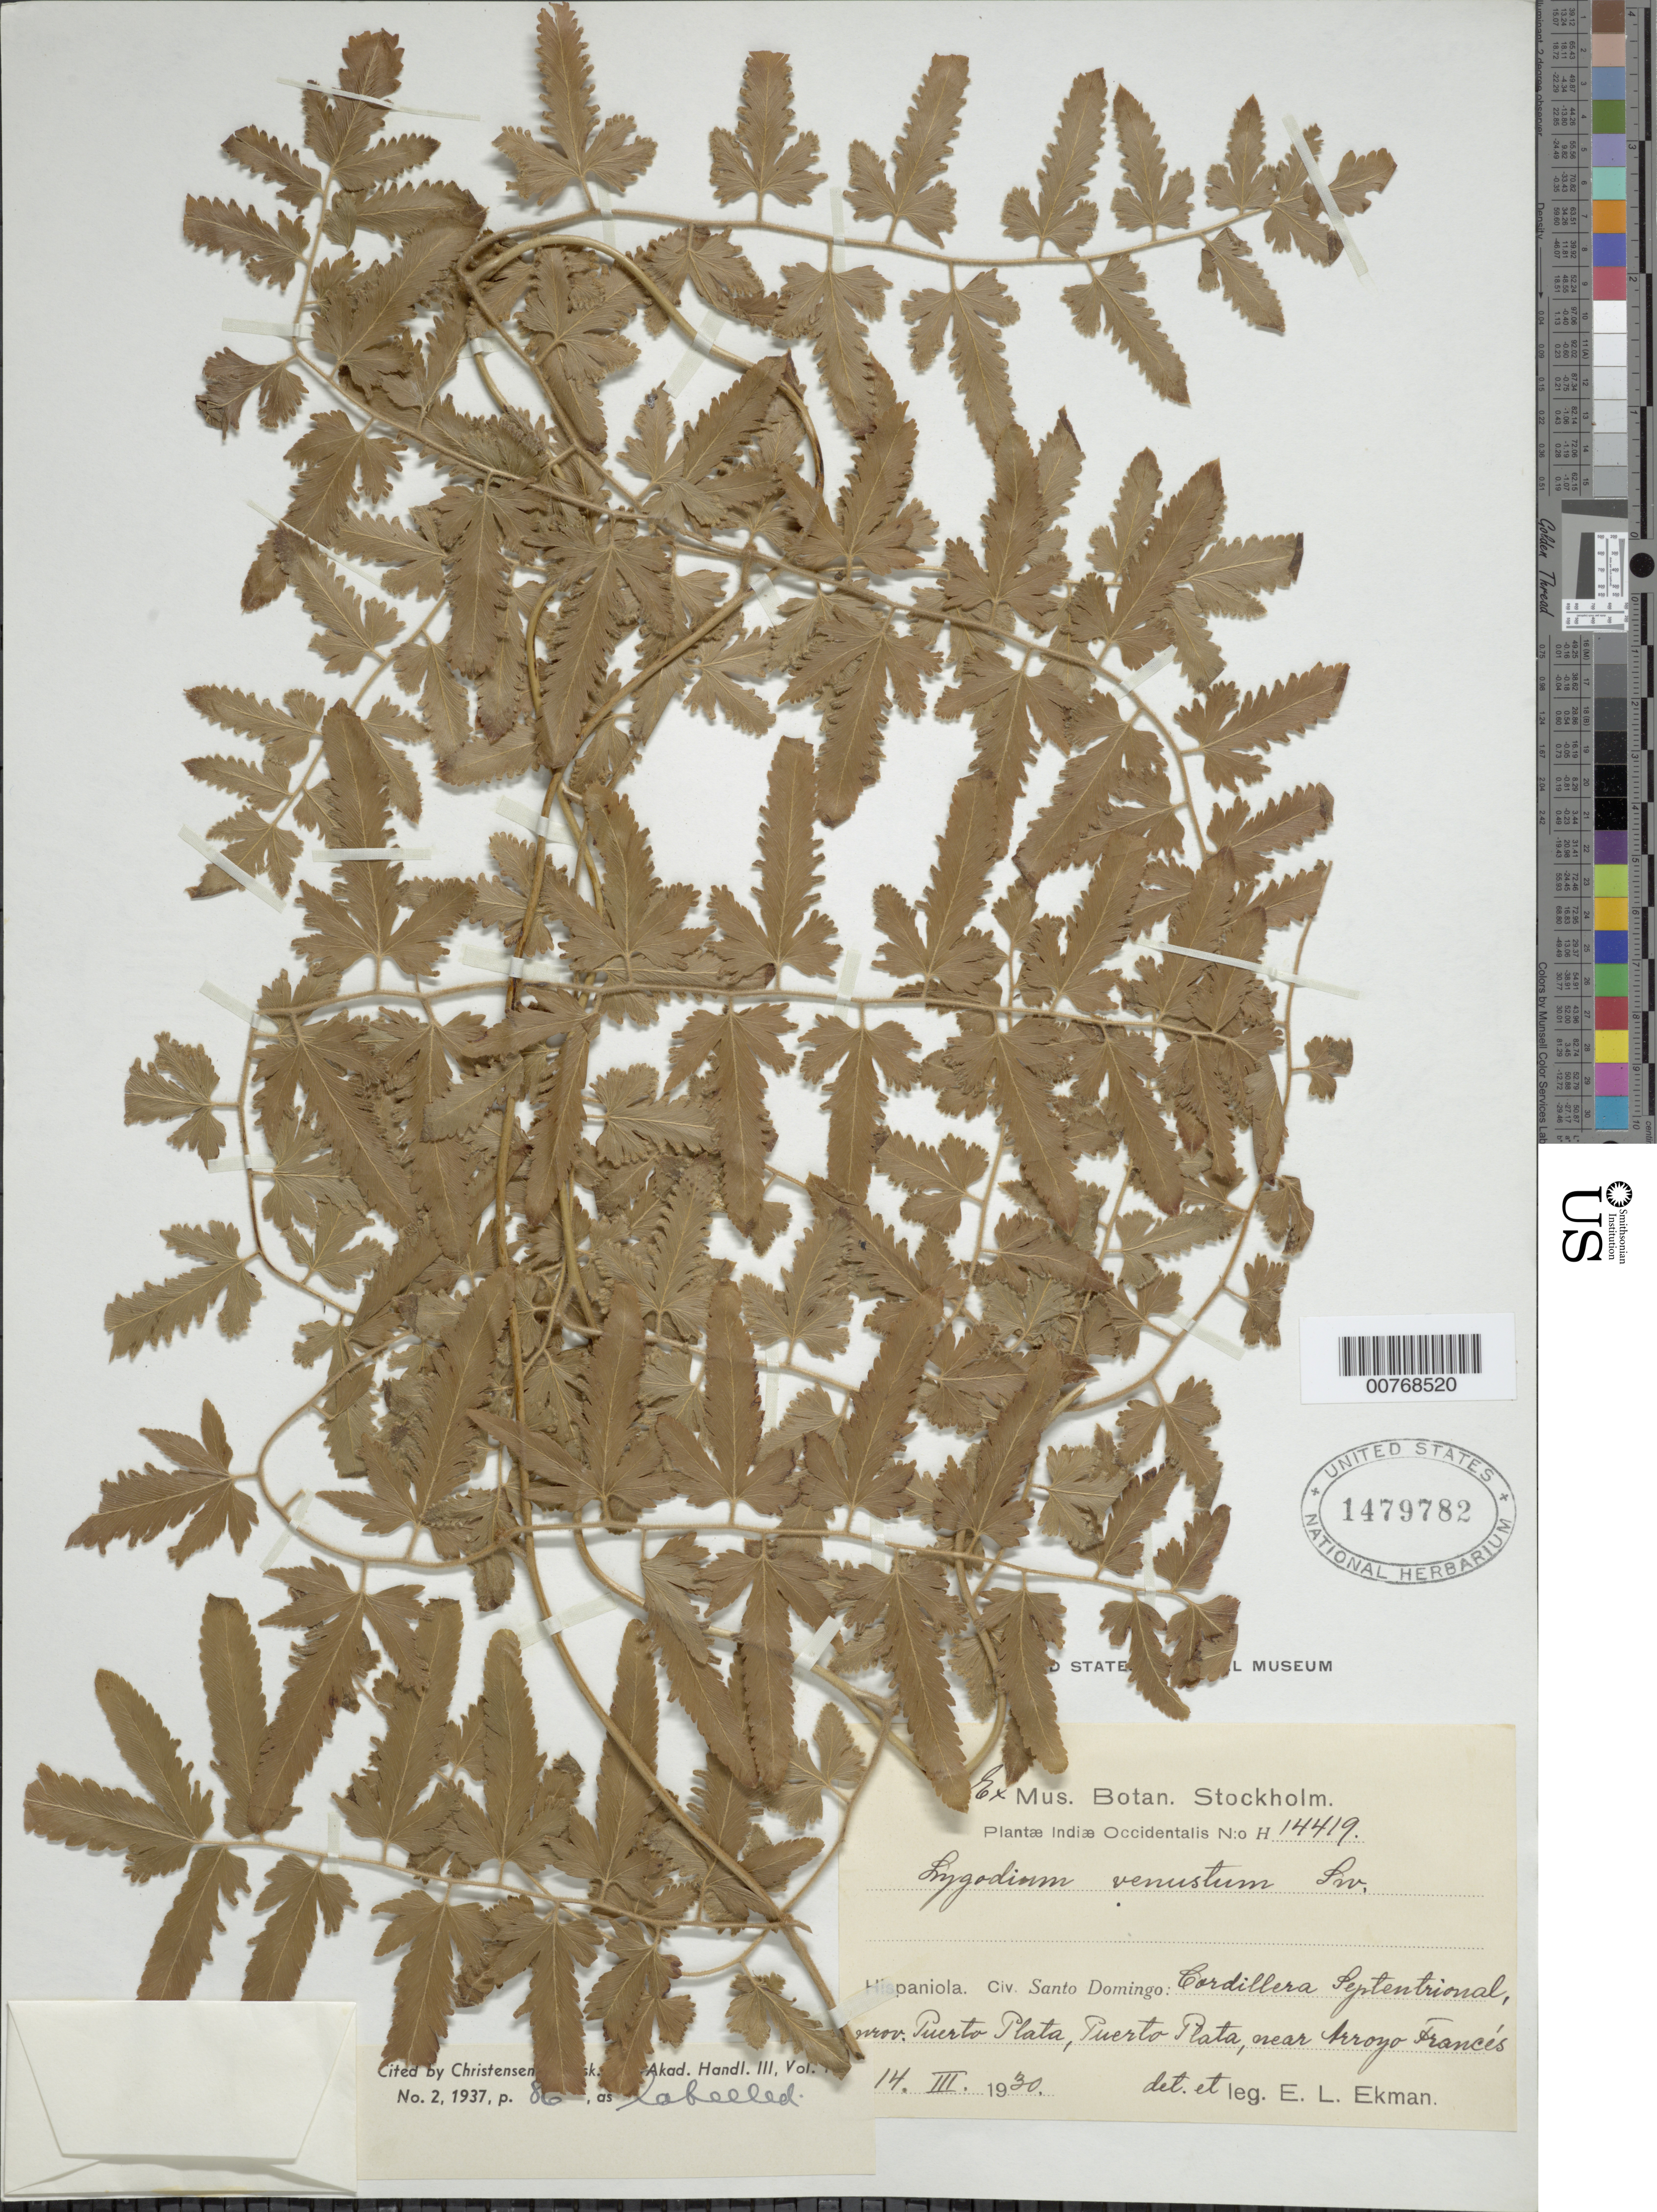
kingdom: Plantae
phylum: Tracheophyta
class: Polypodiopsida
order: Schizaeales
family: Lygodiaceae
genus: Lygodium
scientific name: Lygodium venustum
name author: Sw.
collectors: E. L. Ekman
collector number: H 14419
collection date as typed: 14 Mar 1930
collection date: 1930-03-14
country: Dominican Republic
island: Hispaniola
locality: Santo Domingo, Cordillera Septentrional. Provincia Puerto Plata, Puerto Plata, near Arroyo Francés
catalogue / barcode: US 1479782